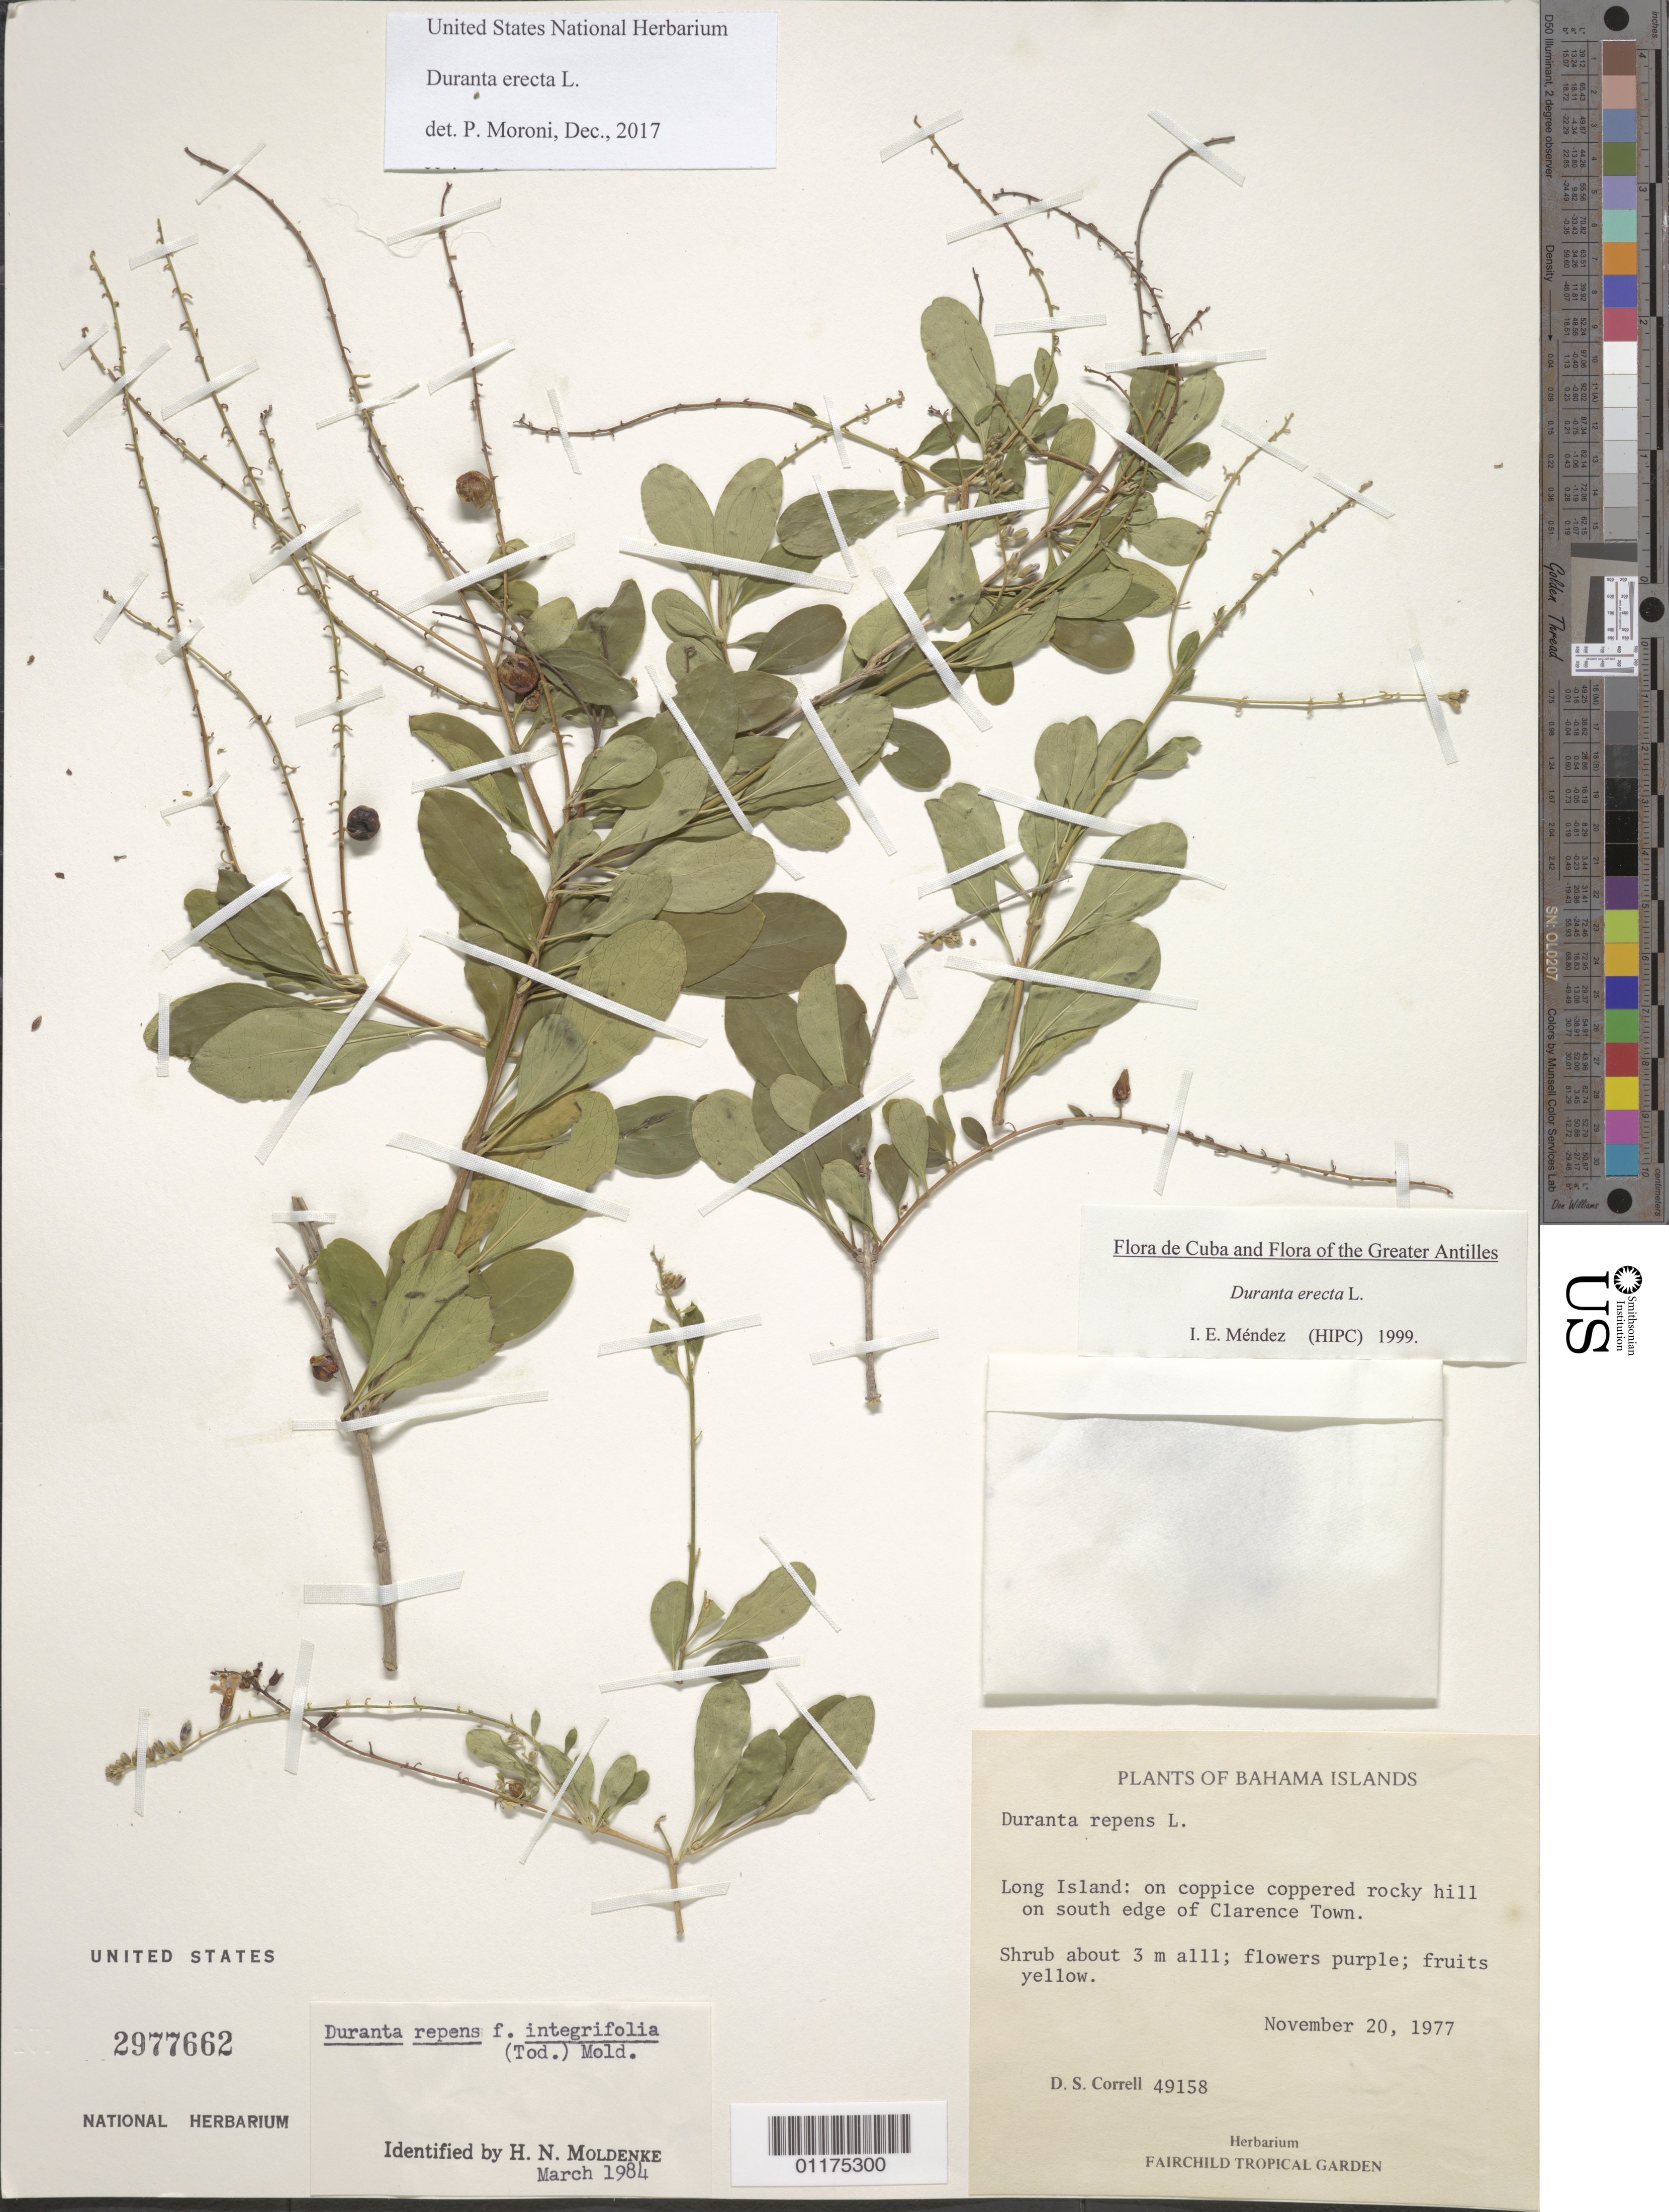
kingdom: Plantae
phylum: Tracheophyta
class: Magnoliopsida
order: Lamiales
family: Verbenaceae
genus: Duranta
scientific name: Duranta erecta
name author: L.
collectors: D. S. Correll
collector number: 49158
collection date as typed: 20 Nov 1977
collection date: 1977-11-20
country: Bahamas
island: Long I.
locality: On coppice coppered rocky hill on south edge of clarence town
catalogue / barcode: US 2977662